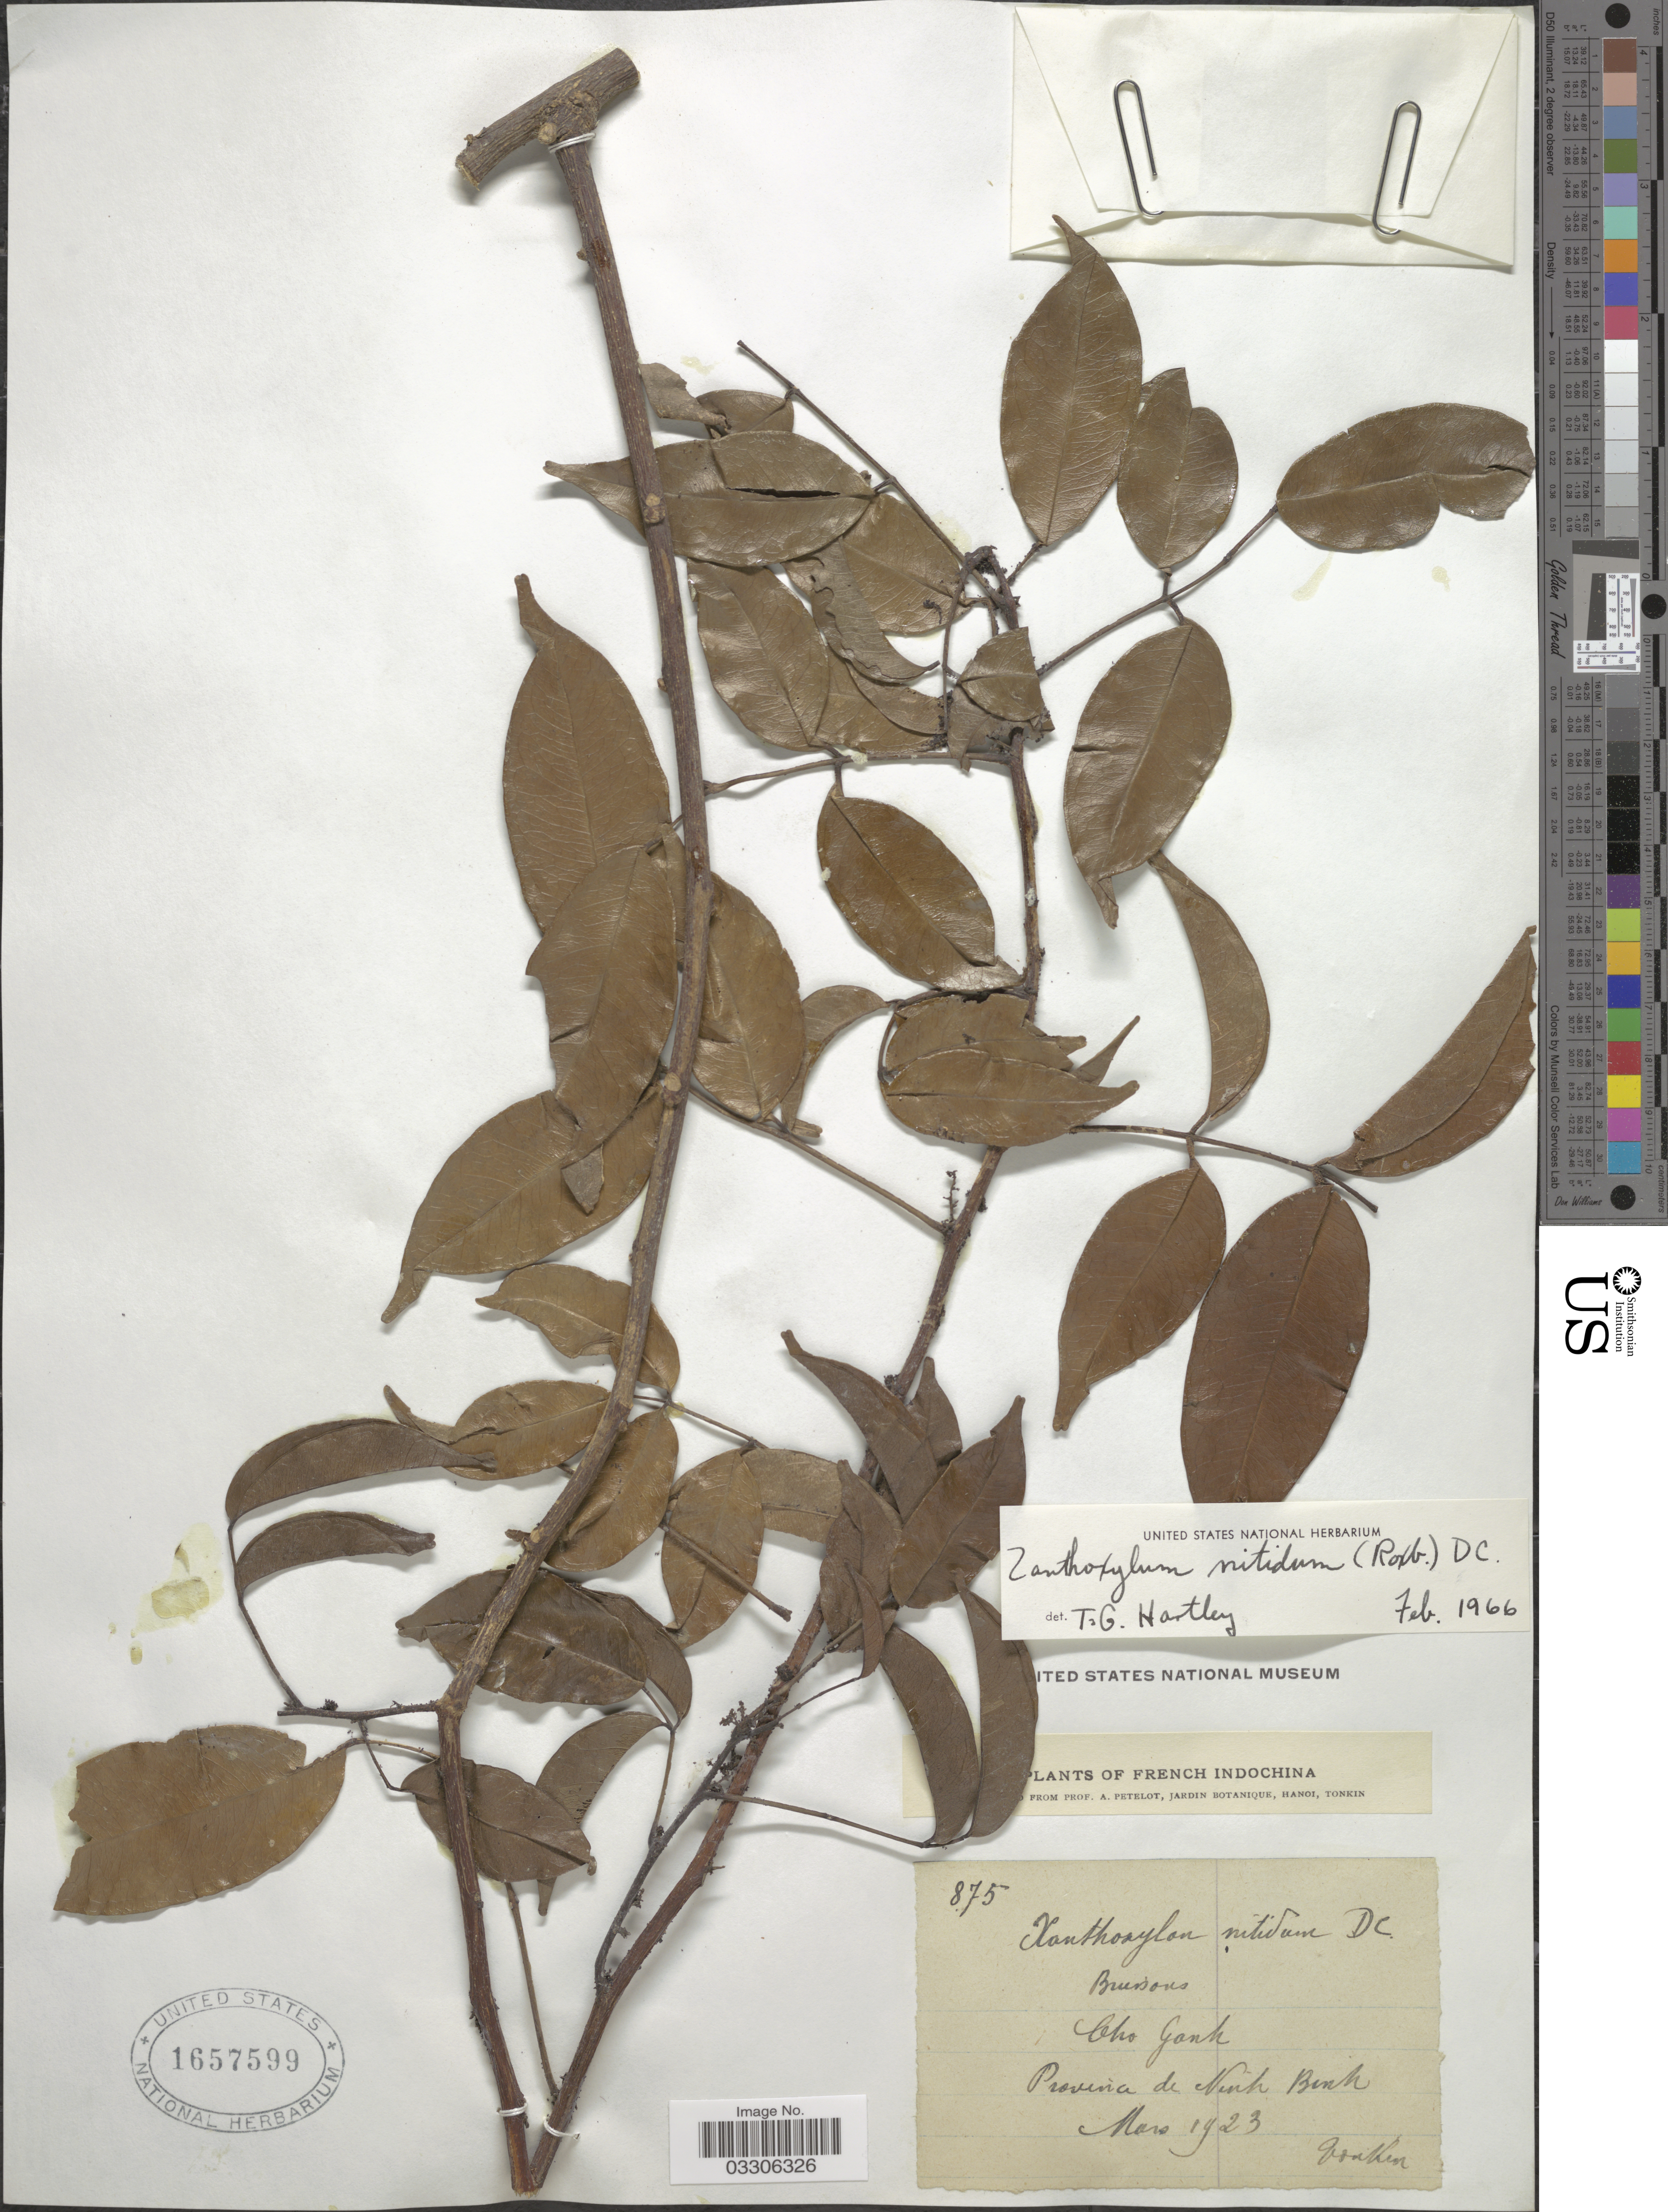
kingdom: Plantae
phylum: Tracheophyta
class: Magnoliopsida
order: Sapindales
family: Rutaceae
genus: Zanthoxylum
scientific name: Zanthoxylum nitidum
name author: Bunge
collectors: A. Petelot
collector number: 875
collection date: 1923-03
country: Vietnam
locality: French Indochina. Cho Ganh. Province de Ninh Binh.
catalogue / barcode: US 1657599